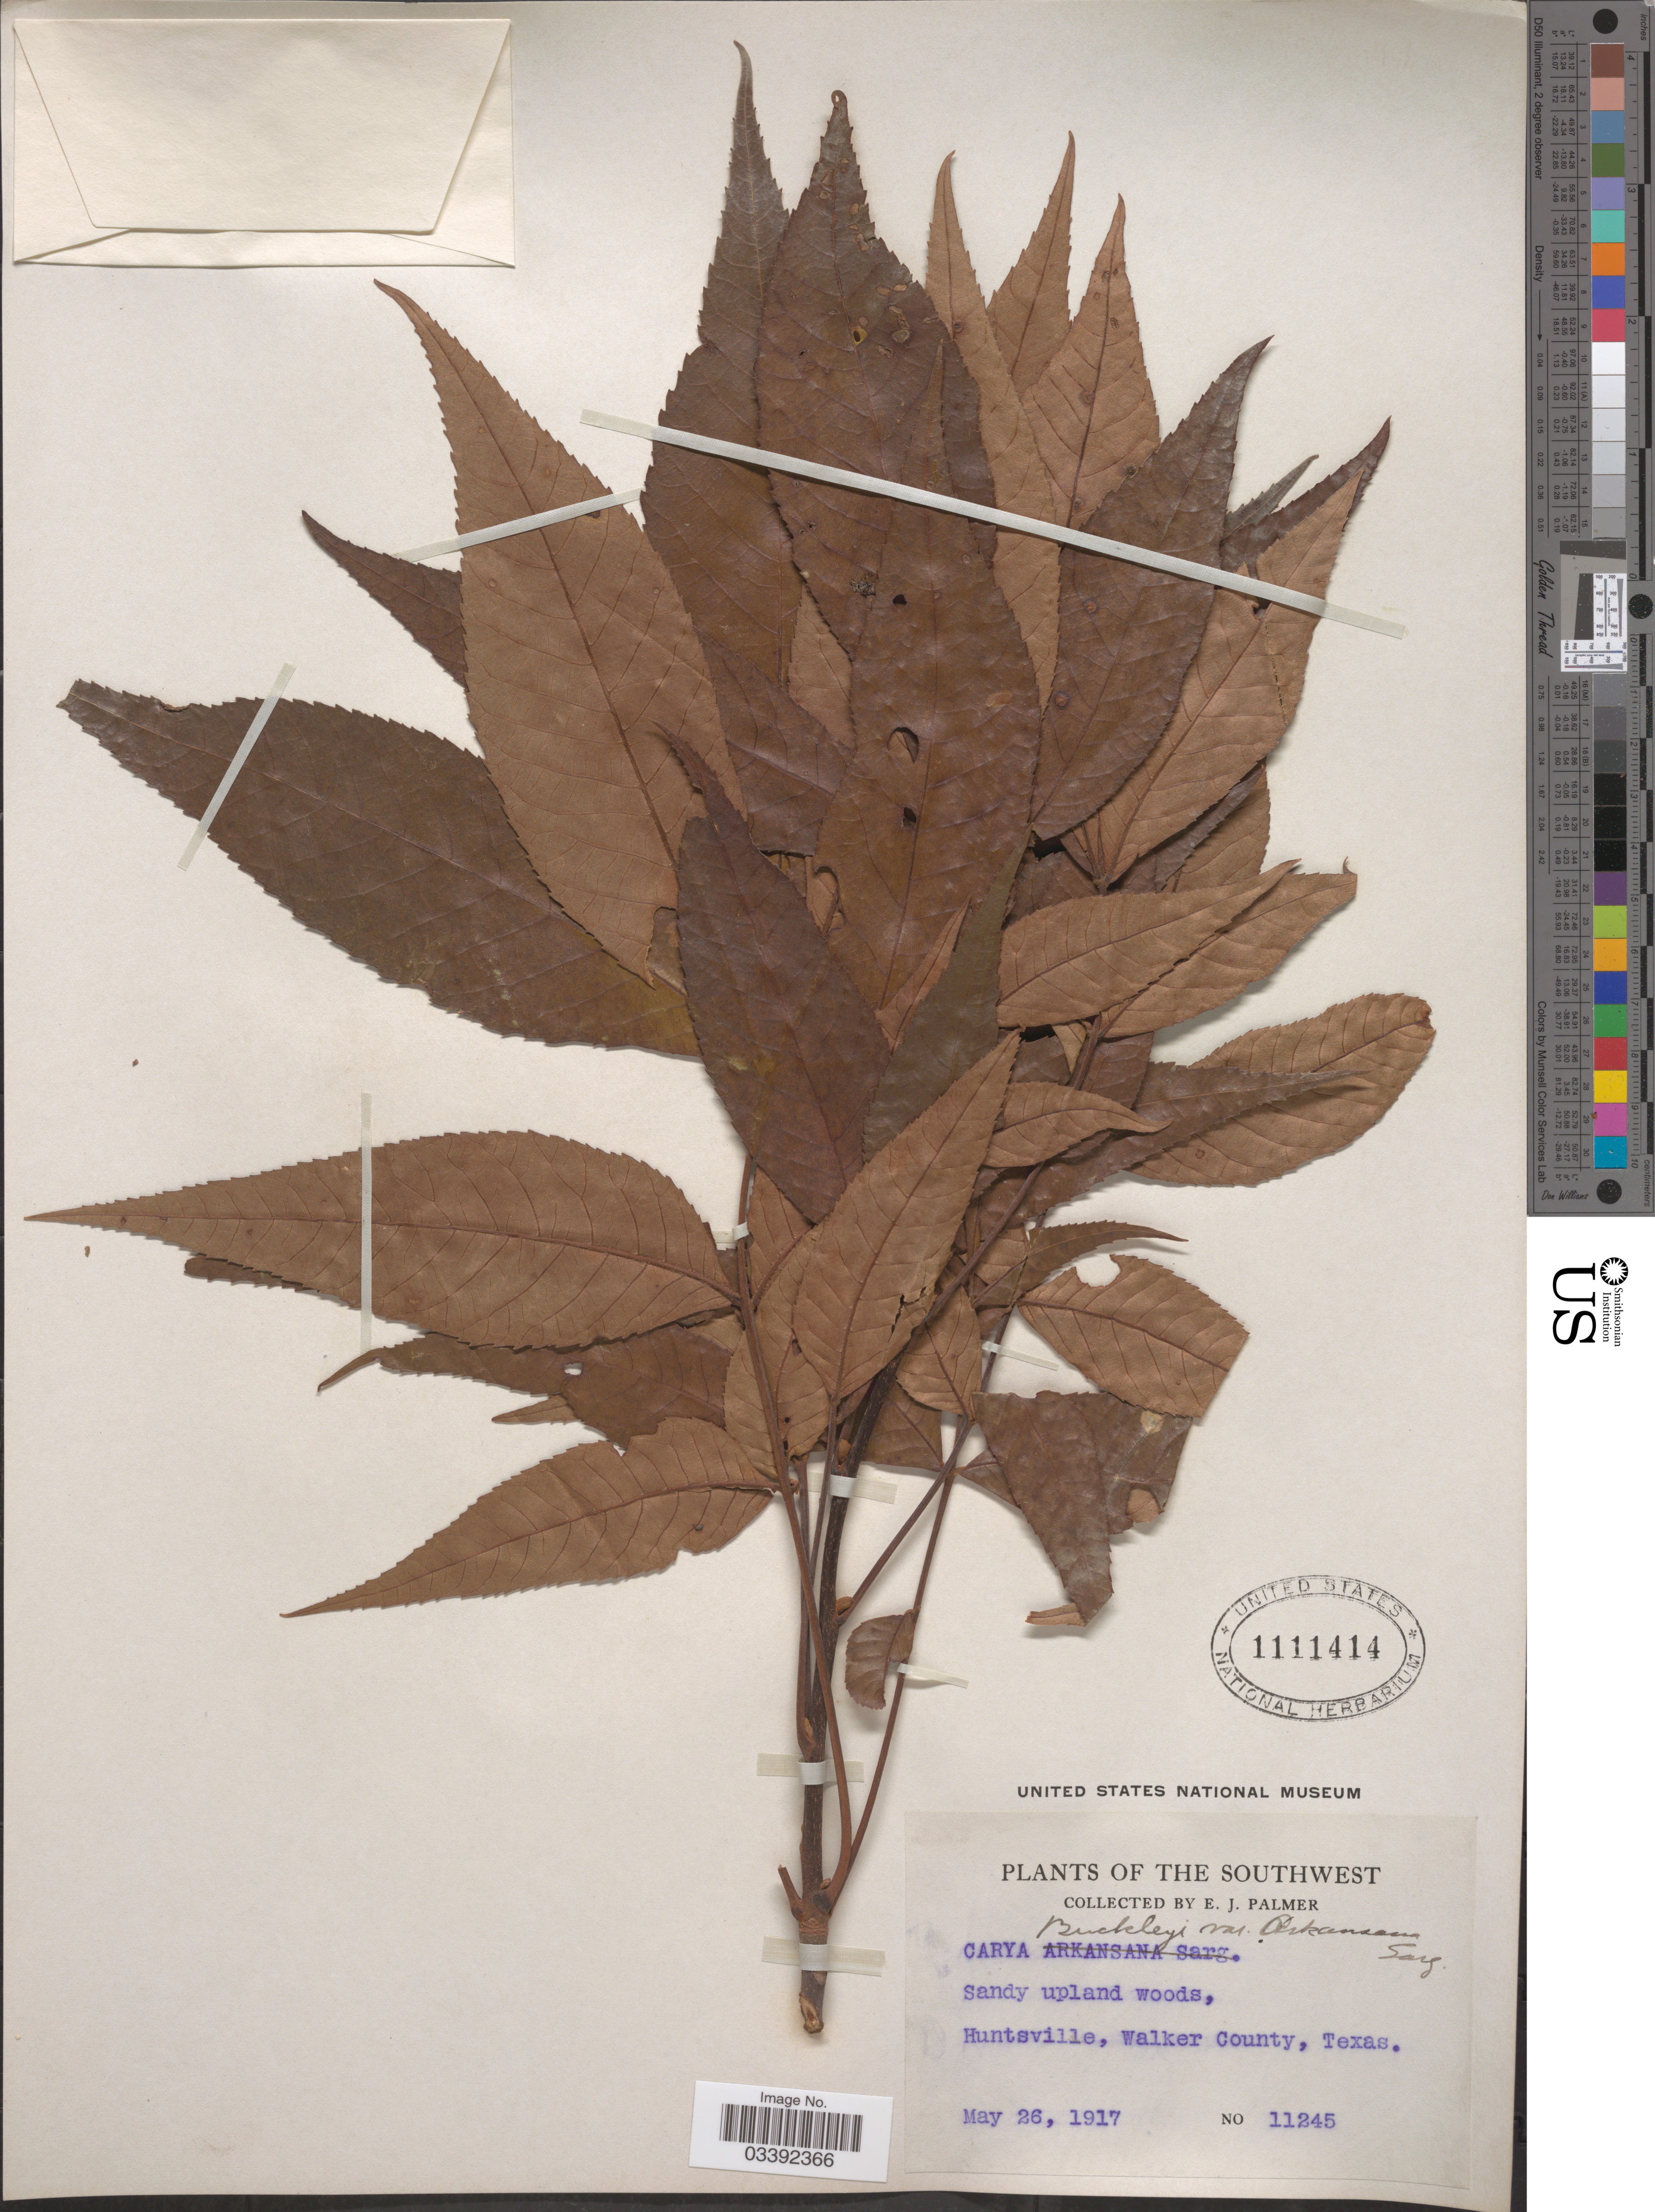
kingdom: Plantae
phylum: Tracheophyta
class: Magnoliopsida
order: Fagales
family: Juglandaceae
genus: Carya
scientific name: Carya texana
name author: Buckley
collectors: E. J. Palmer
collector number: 11245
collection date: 1917-05-26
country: United States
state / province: Texas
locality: Southwest. Huntsville, Walker County.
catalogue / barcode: US 1111414